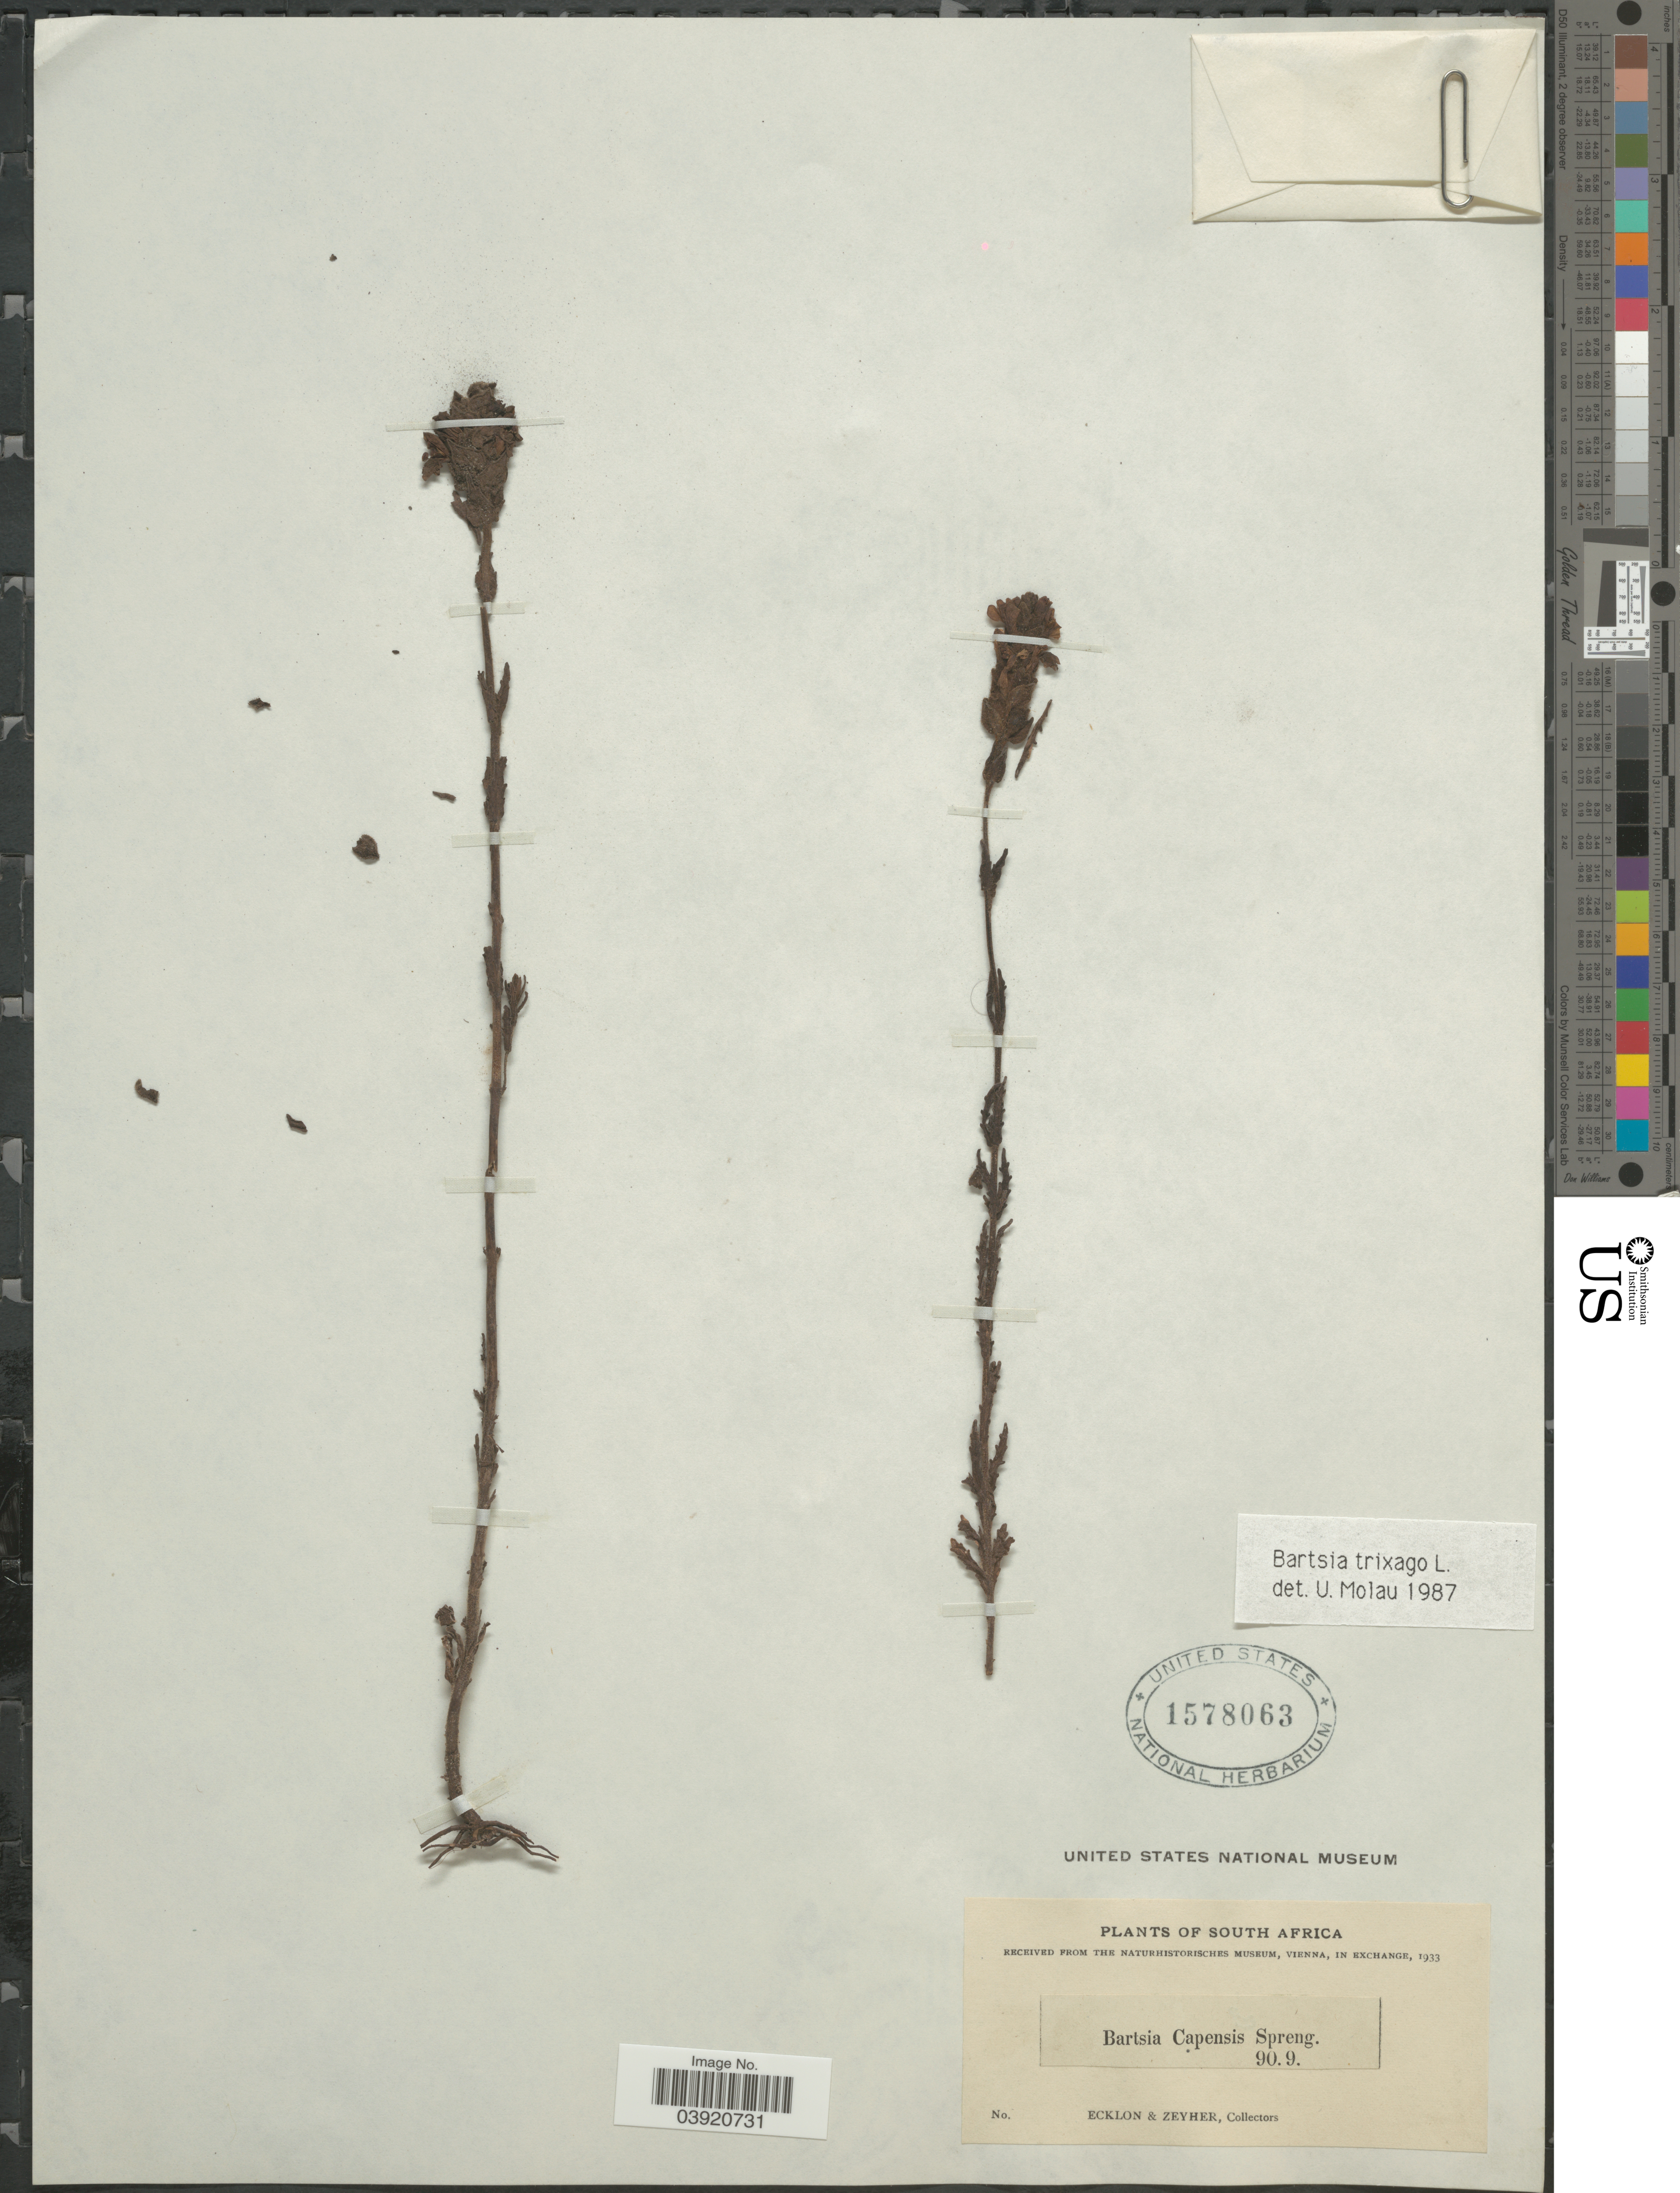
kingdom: Plantae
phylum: Tracheophyta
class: Magnoliopsida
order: Lamiales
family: Orobanchaceae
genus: Bartsia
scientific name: Bartsia trixago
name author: L.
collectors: -. Ecklon & -. Zeyher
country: South Africa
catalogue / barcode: US 1578063